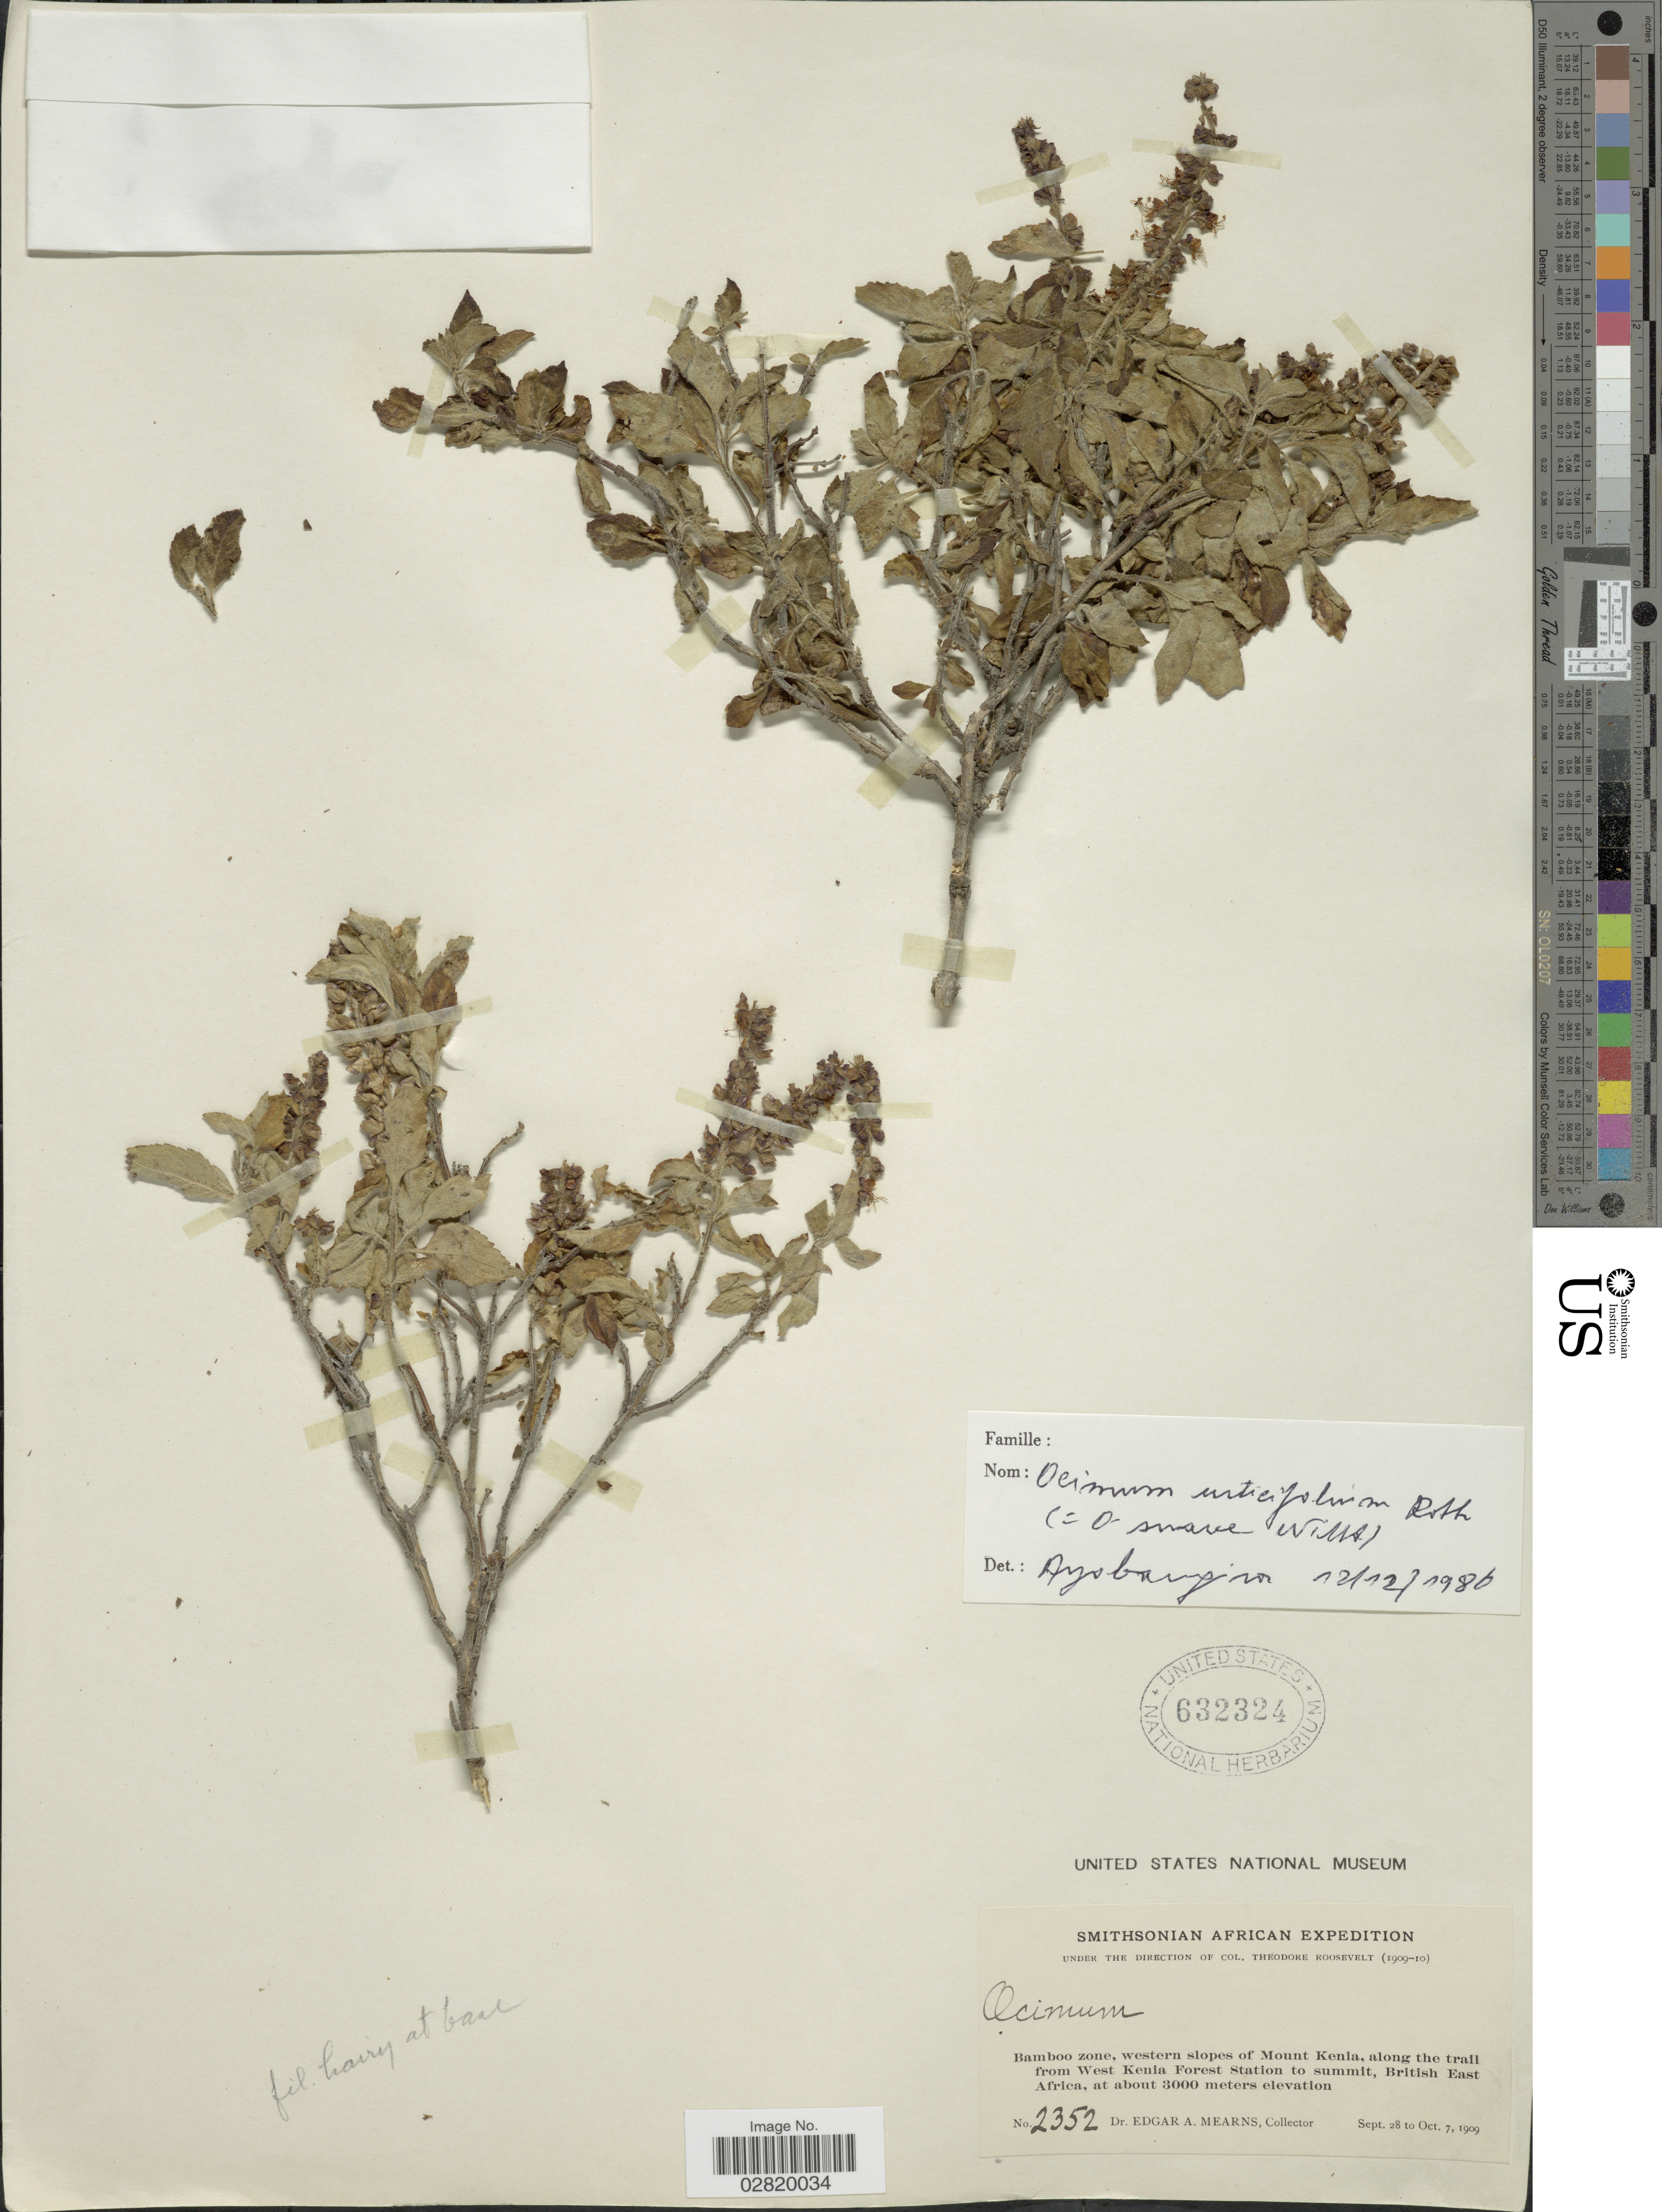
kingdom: Plantae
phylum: Tracheophyta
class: Magnoliopsida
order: Lamiales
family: Lamiaceae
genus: Ocimum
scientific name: Ocimum urticifolium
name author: A. Roth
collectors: E. A. Mearns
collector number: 2352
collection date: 1909-09-28/1909-10-07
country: Kenya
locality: Bamboo zone, western slopes of Mount Kenia, along trail from West Kenia Forest Station to summit, British East Africa.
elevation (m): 3000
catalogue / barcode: US 632324